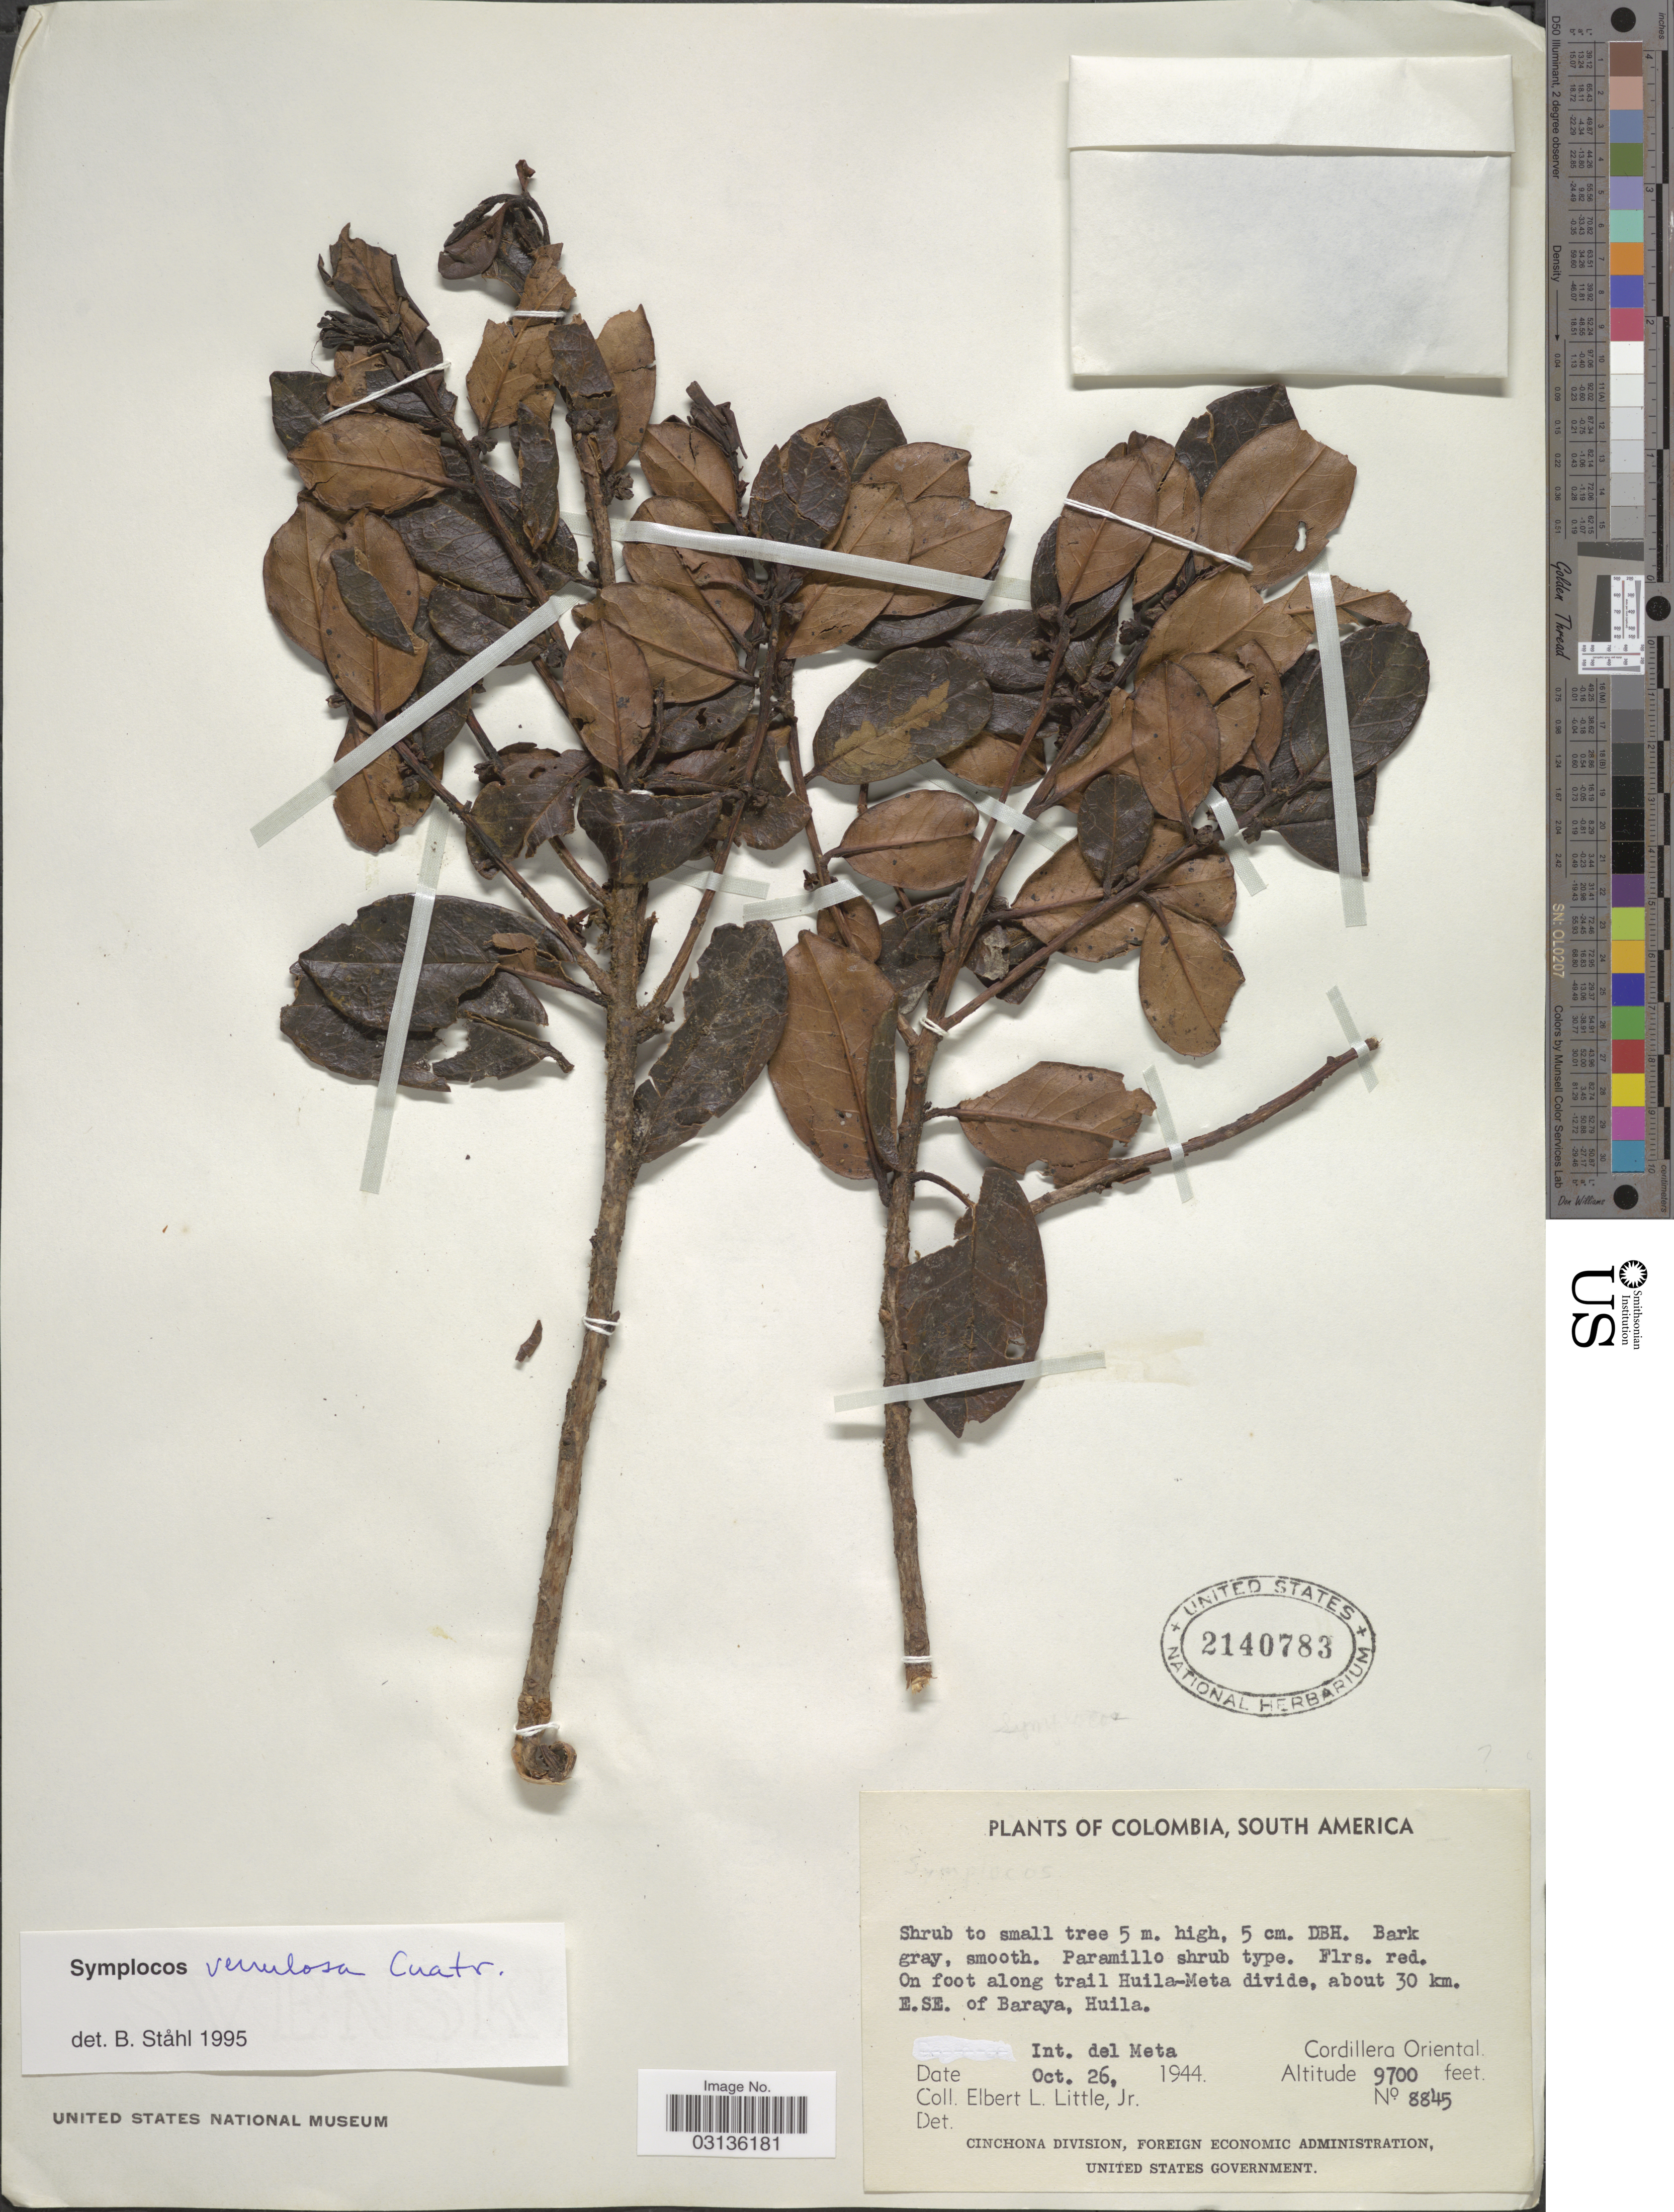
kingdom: Plantae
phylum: Tracheophyta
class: Magnoliopsida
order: Ericales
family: Symplocaceae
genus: Symplocos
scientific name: Symplocos venulosa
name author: Cuatrec.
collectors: E. L. Little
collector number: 8845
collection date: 1944-10-26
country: Colombia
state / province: Meta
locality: On foot along trail Huila-Meta divide, about 30 km. E.SE. of Baraya, Huila. Int. del Meta. Cordillera Oriental.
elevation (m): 2957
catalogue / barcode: US 2140783